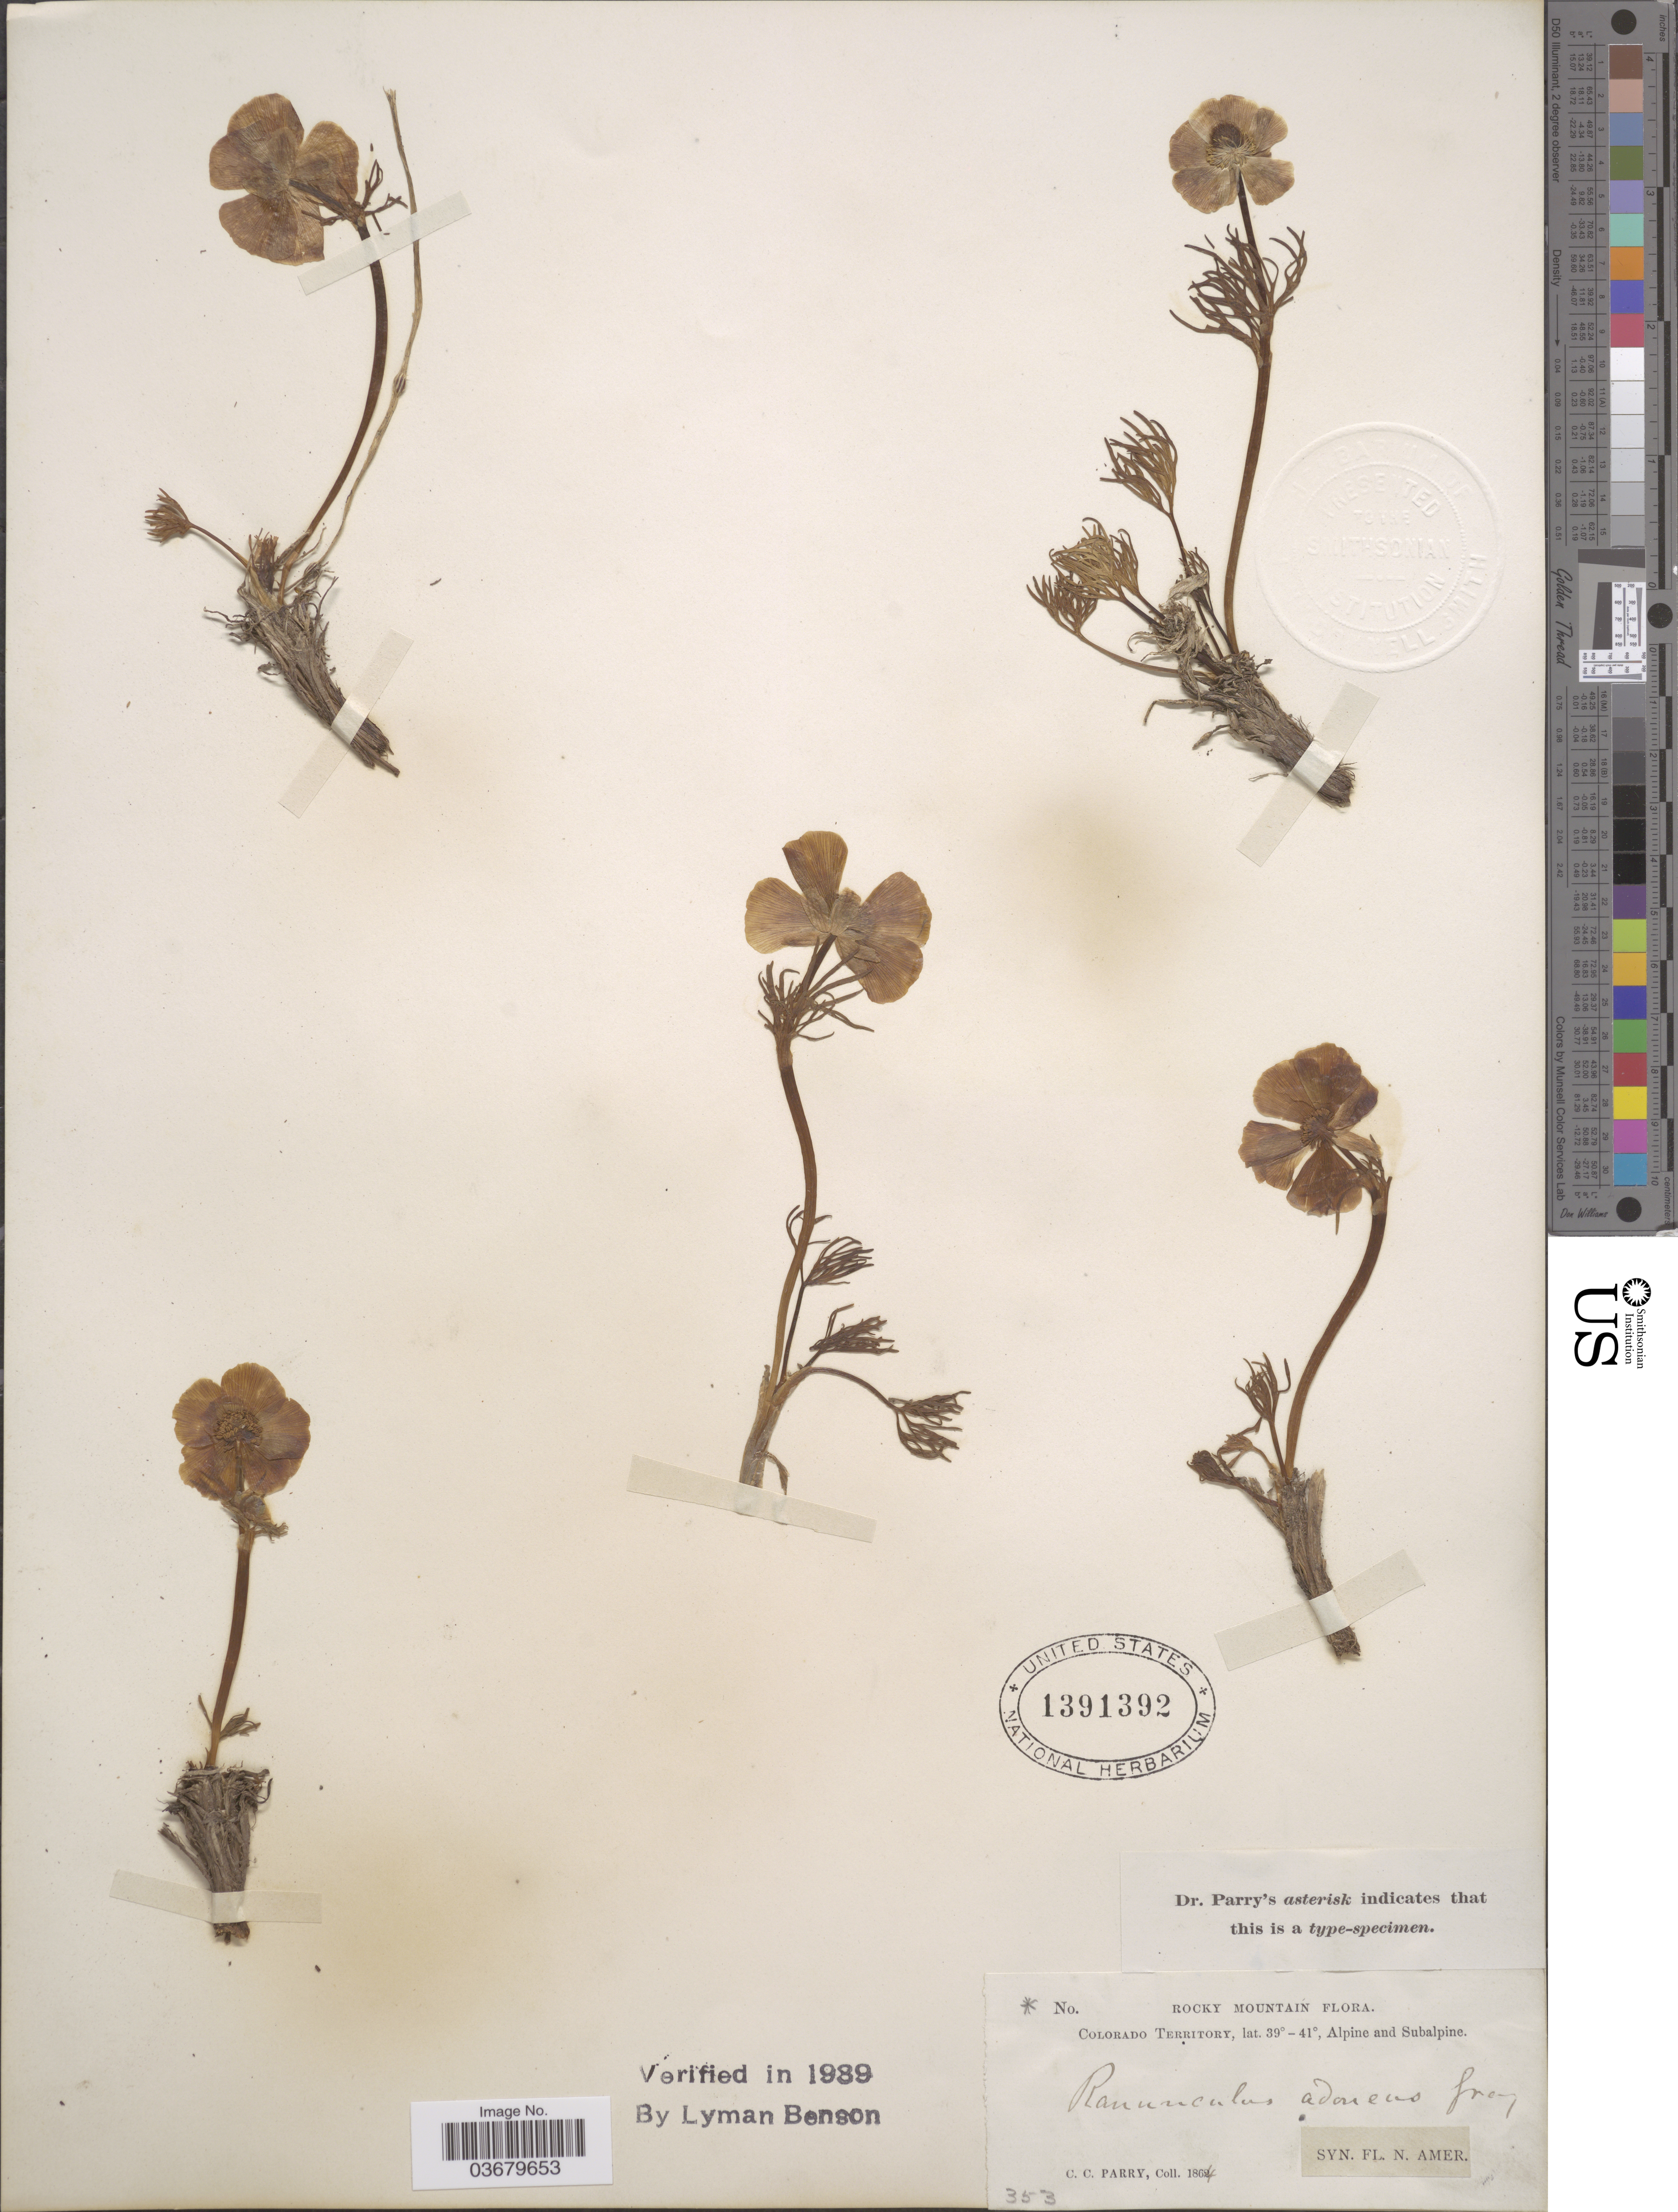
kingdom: Plantae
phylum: Tracheophyta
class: Magnoliopsida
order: Ranunculales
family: Ranunculaceae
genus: Ranunculus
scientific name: Ranunculus adoneus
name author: A. Gray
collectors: C. C. Parry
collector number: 353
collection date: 1864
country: United States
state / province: Colorado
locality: Rocky Mountain.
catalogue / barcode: US 1391392